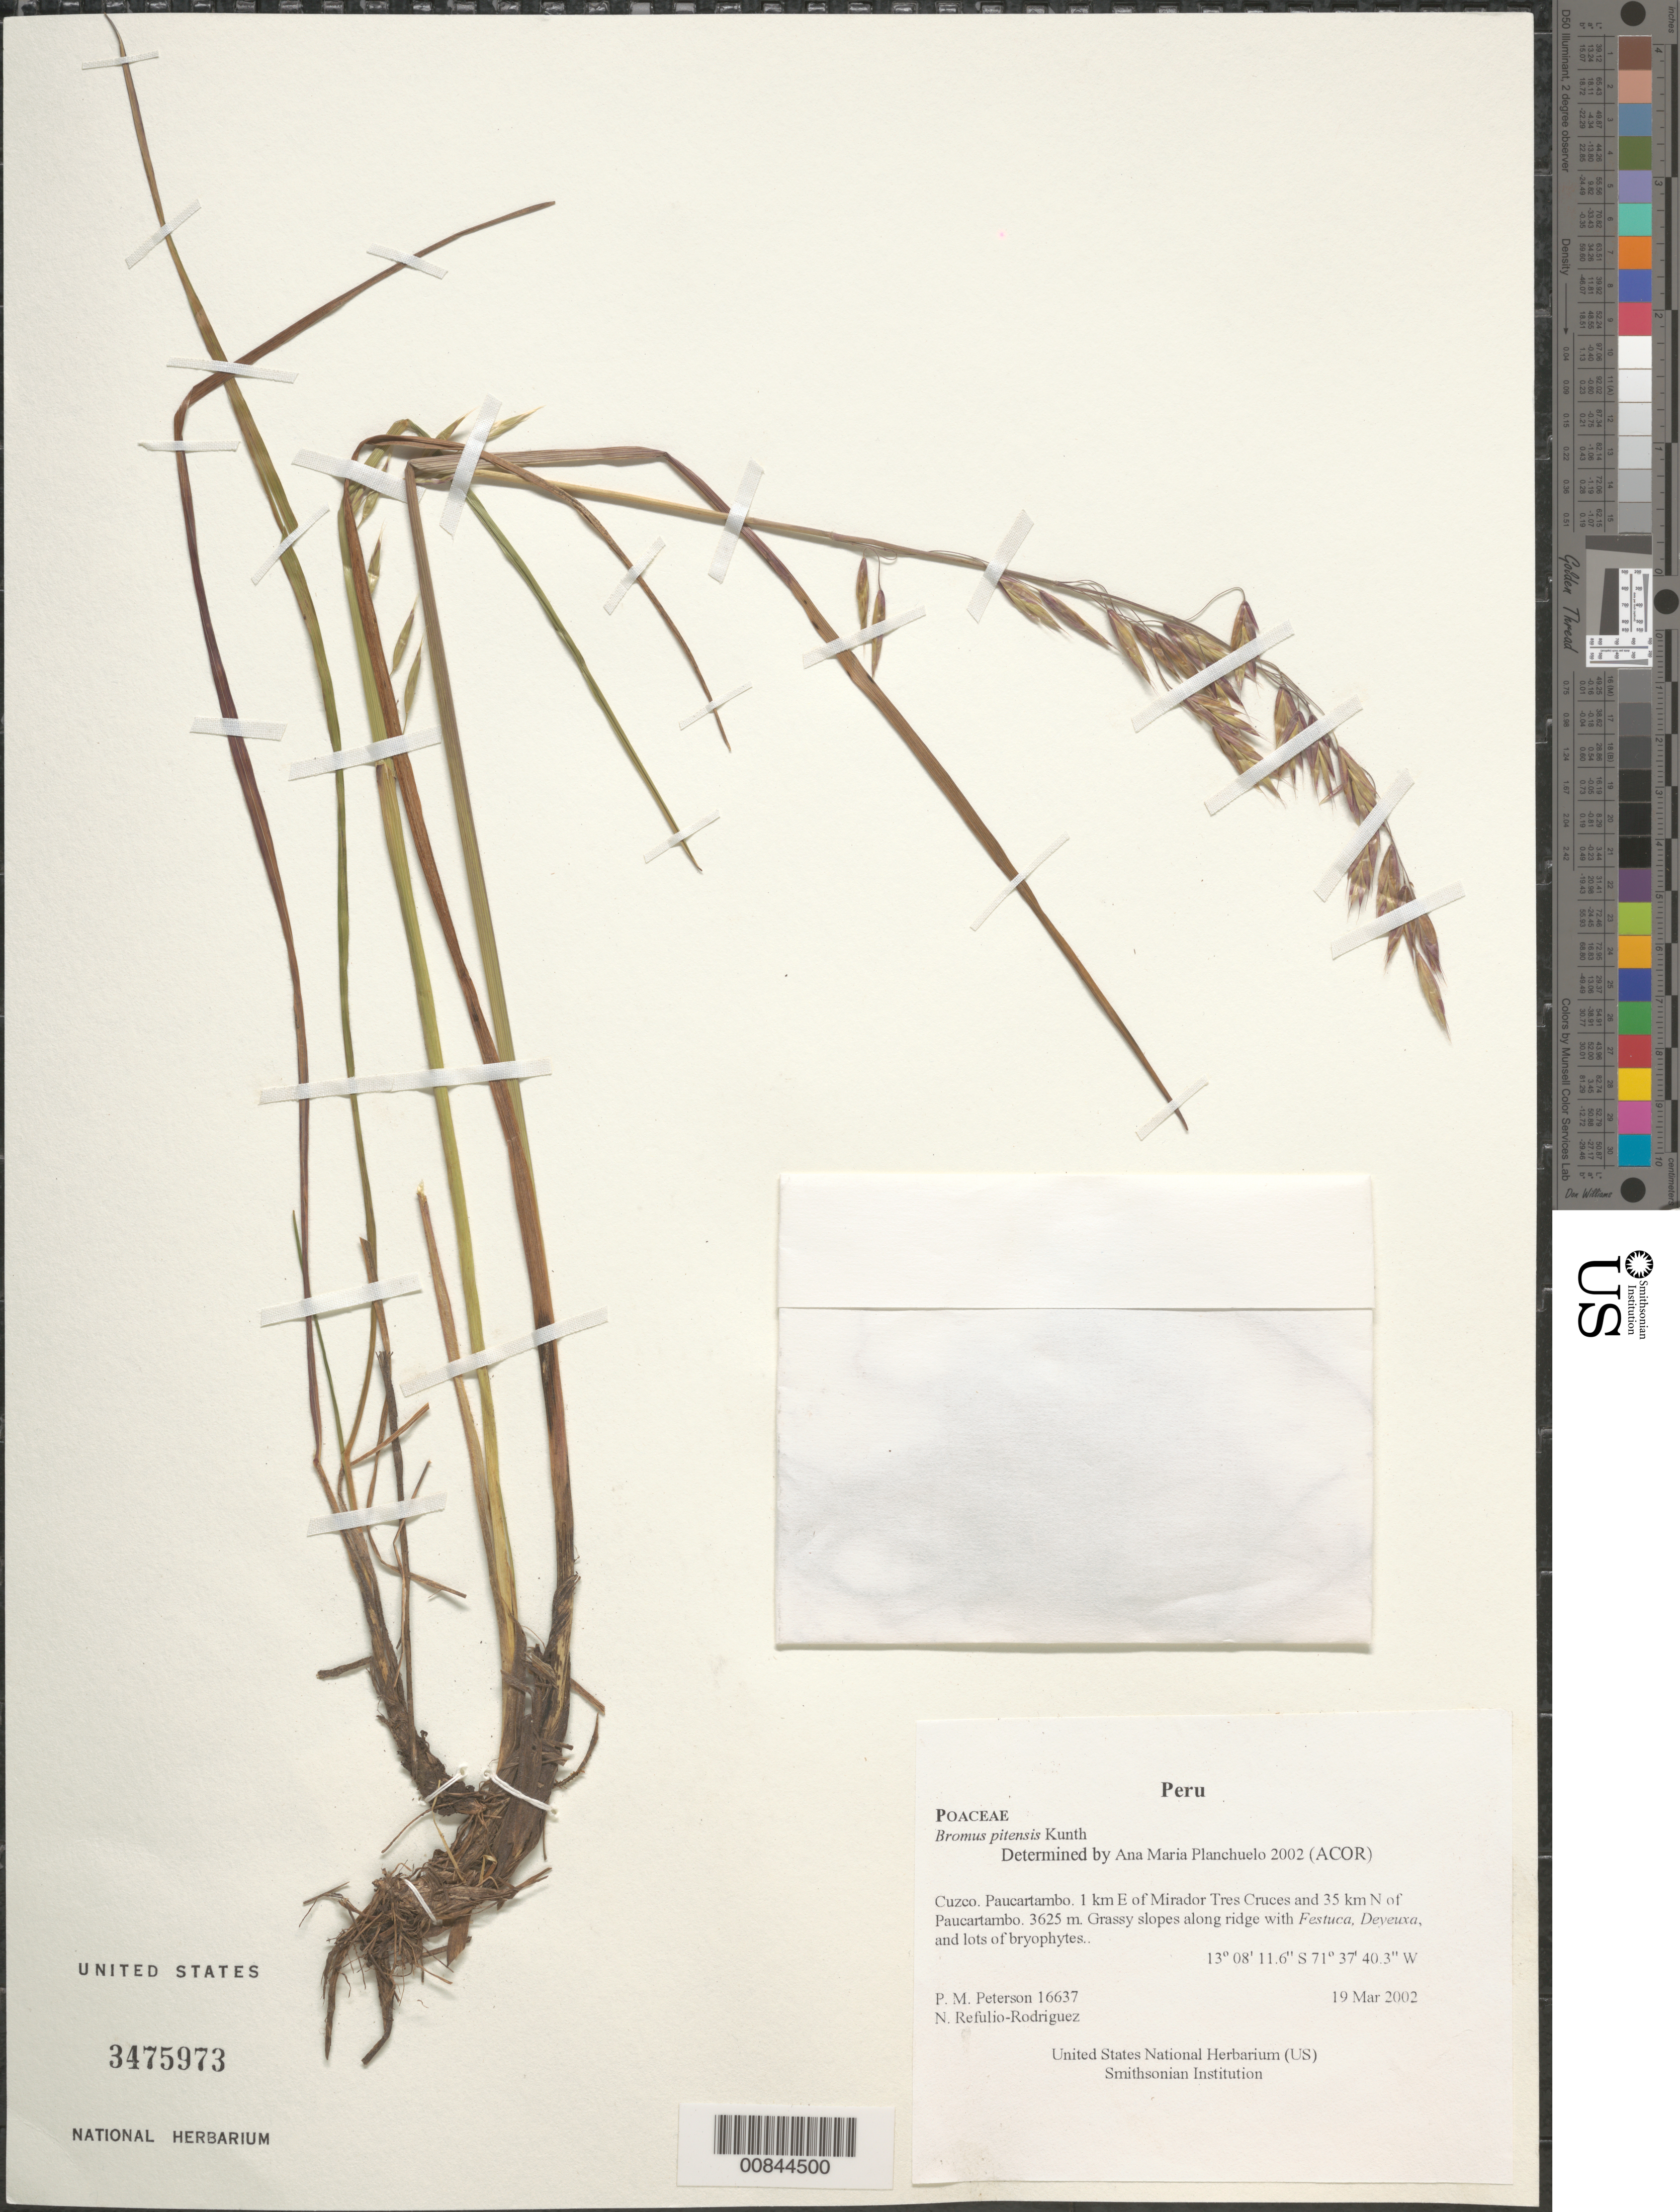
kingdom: Plantae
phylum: Tracheophyta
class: Liliopsida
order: Poales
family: Poaceae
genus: Bromus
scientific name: Bromus pitensis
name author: Kunth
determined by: Planchuelo, A. M.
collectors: P. M. Peterson & N. Refulio-Rodríguez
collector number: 16637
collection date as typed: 19 Mar 2002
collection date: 2002-03-19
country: Peru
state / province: Cusco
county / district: Paucartambo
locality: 1 km E of Mirador Tres Cruces and 35 km N of Paucartambo.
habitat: Grassy slopes along ridge with ~Festuca, Deyeuxa~, and lots of bryophytes.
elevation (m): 3625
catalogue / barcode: US 3475973